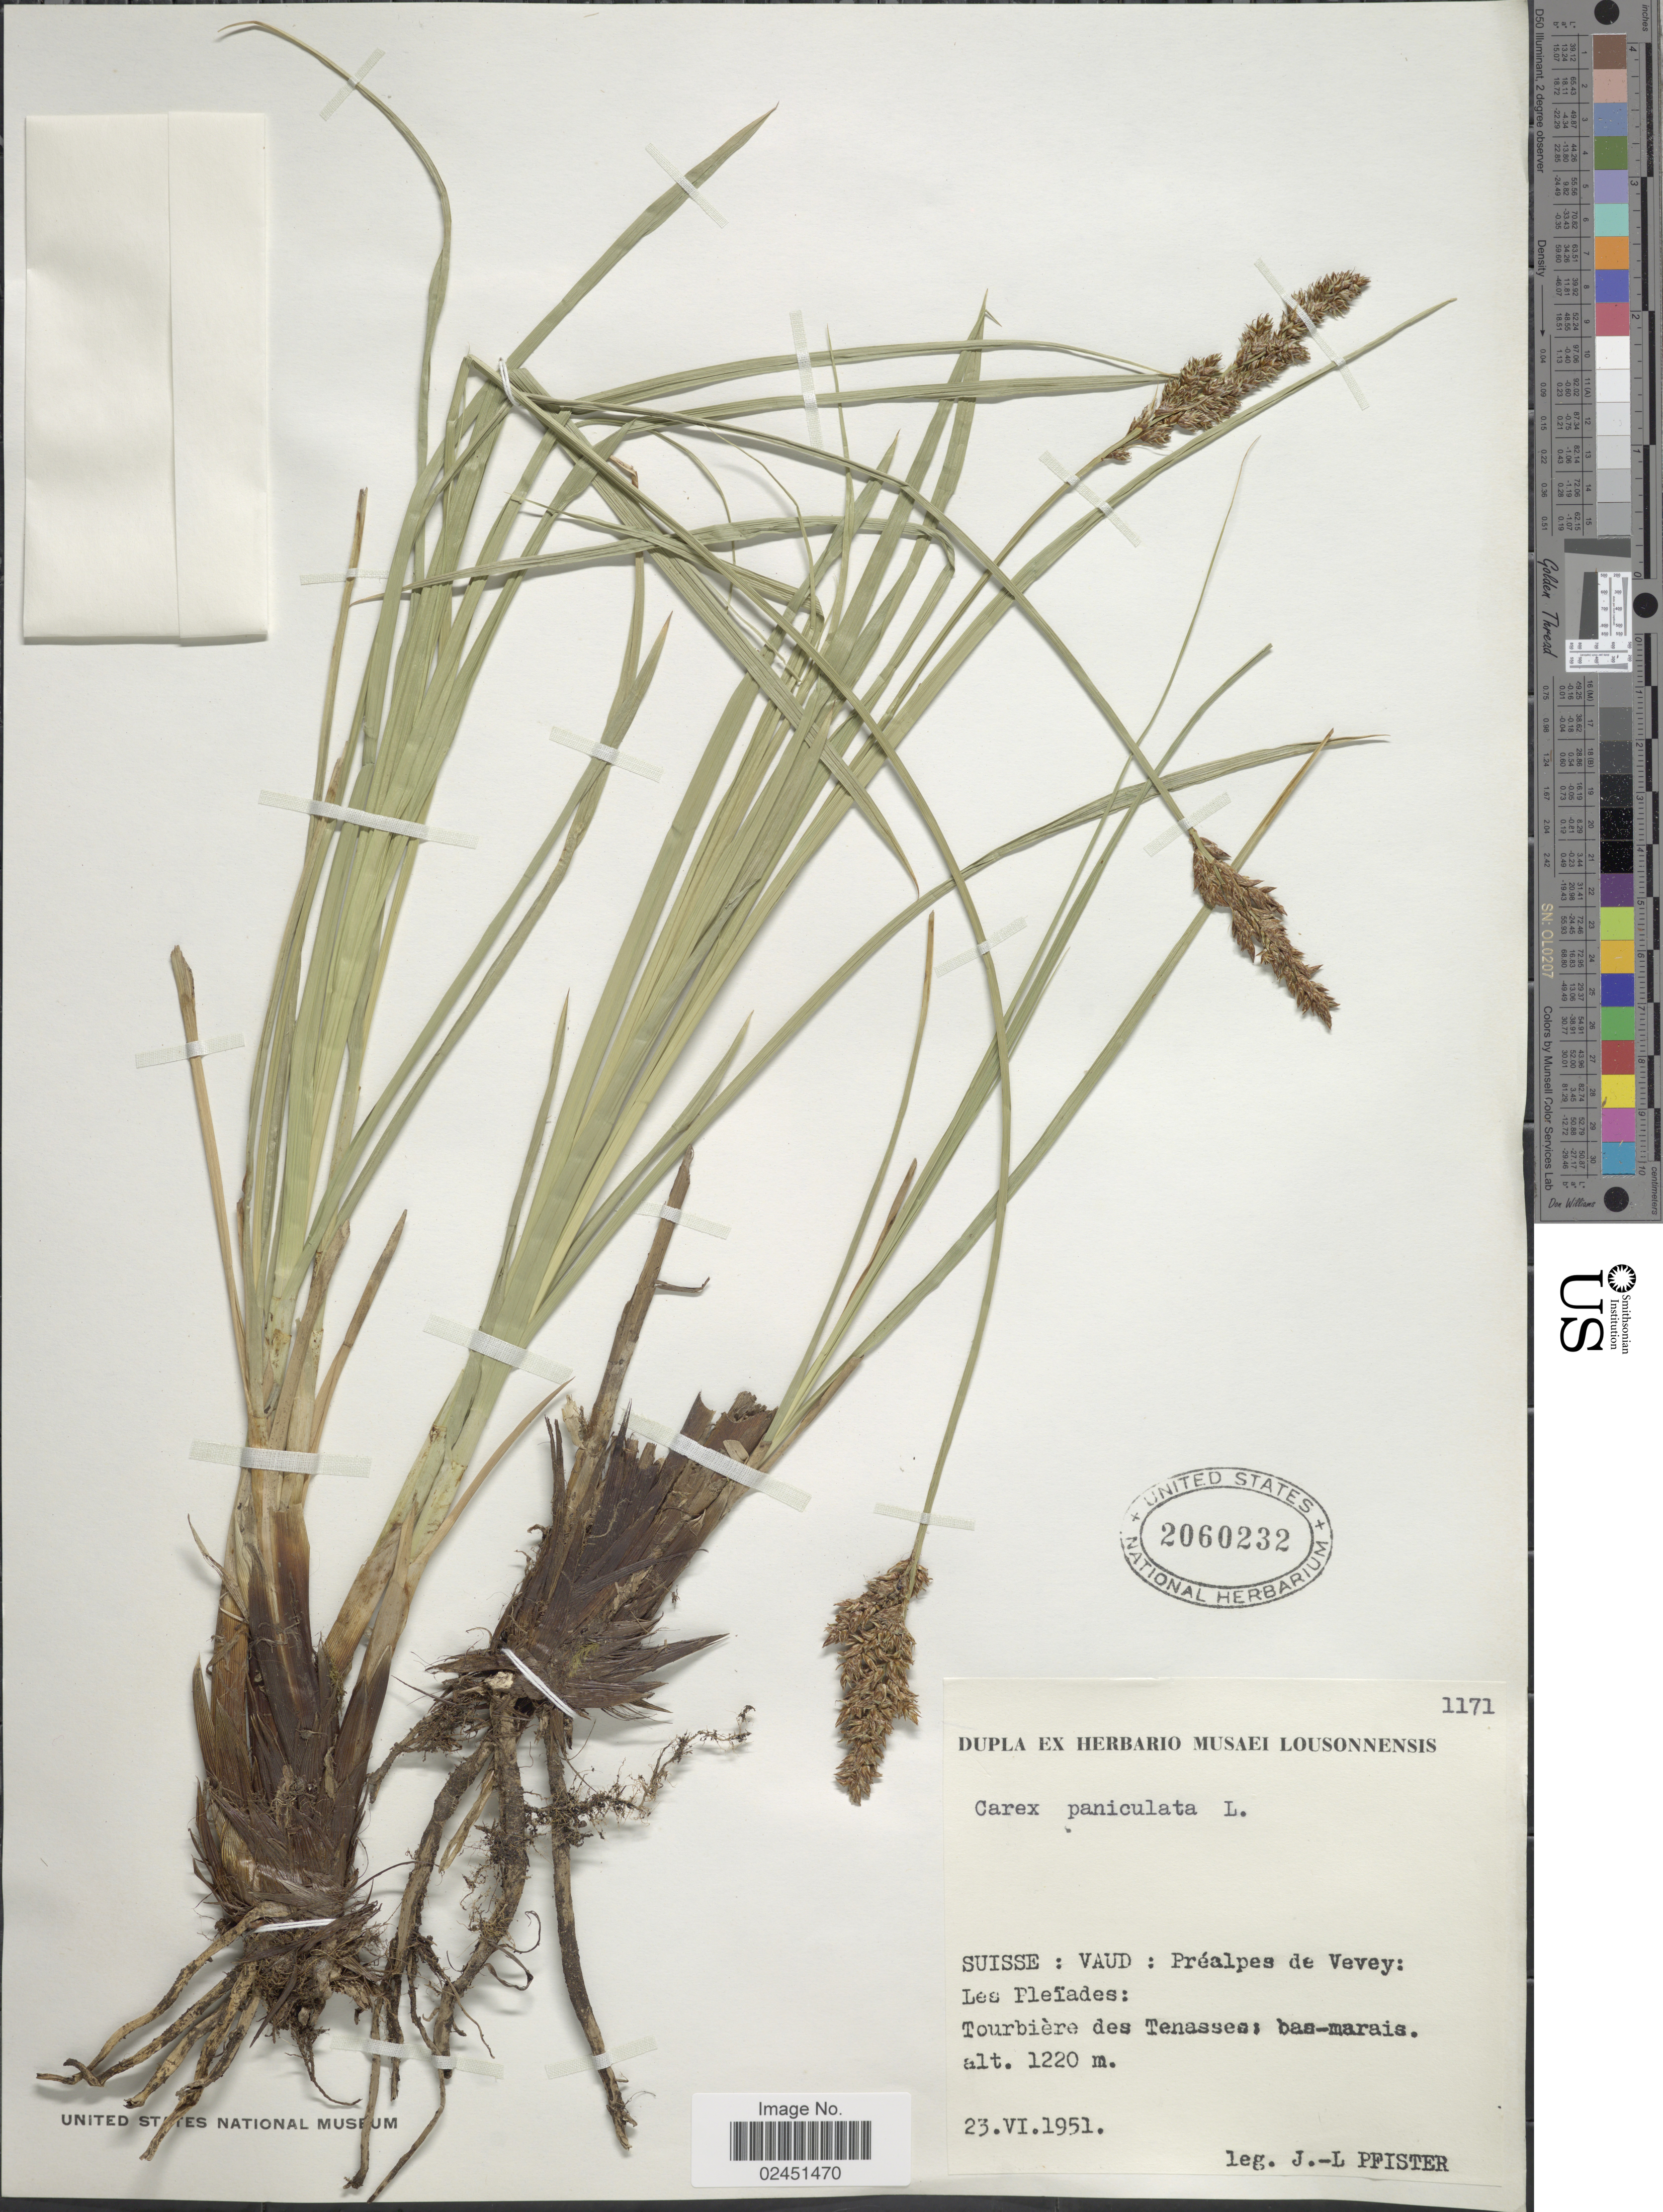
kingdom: Plantae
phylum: Tracheophyta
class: Liliopsida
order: Poales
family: Cyperaceae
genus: Carex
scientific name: Carex paniculata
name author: L.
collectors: J. Pfister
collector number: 1171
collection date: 1951-06-23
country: Switzerland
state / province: Vaud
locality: Prealpes de Vevey: Les Pleiades: Tourbiere des Tenasses: bas-marais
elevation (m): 1220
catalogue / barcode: US 2060232